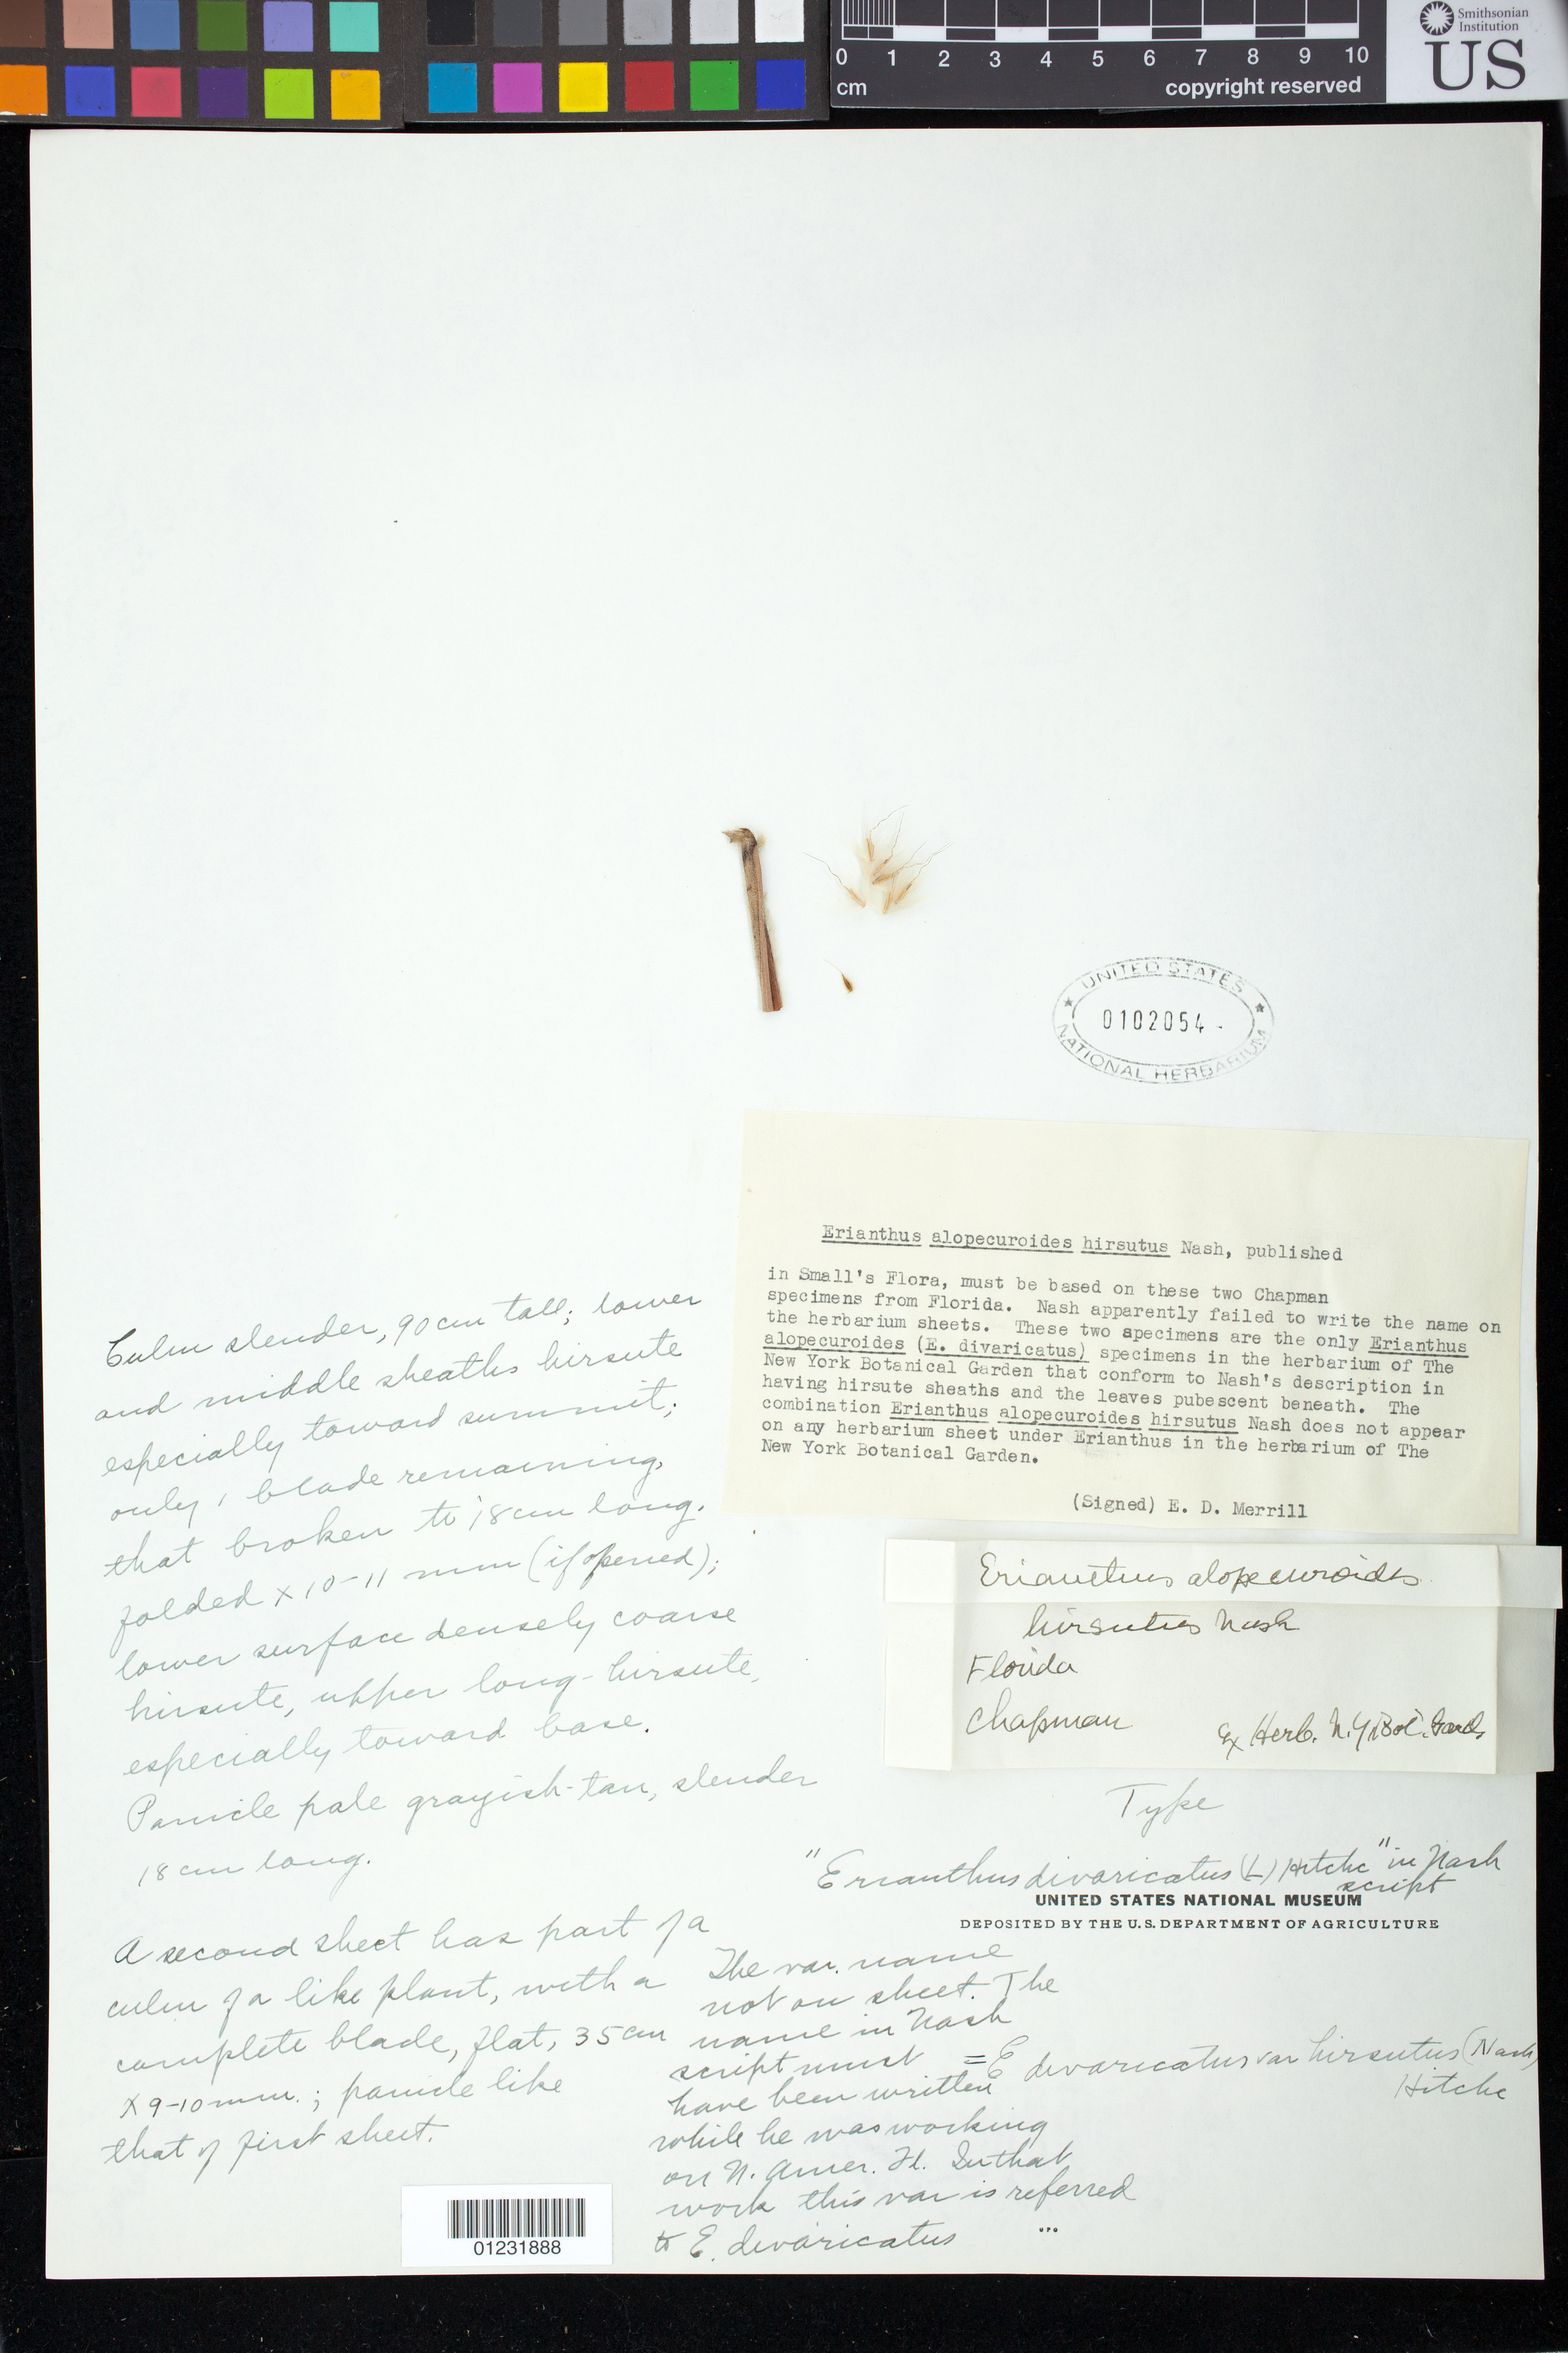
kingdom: Plantae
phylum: Tracheophyta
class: Liliopsida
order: Poales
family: Poaceae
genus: Erianthus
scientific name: Erianthus alopecuroides var. hirsutus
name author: Nash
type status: Type Fragment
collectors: A. W. Chapman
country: United States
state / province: Florida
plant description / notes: Fragmentary material of type specimen ex herb. NY Bot. Gard.; A second sheet has part of a culm of a like plant, with a complete blade, flat, 35 cm x 9-10 mm; panicle like that of first sheet.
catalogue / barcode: US 102054